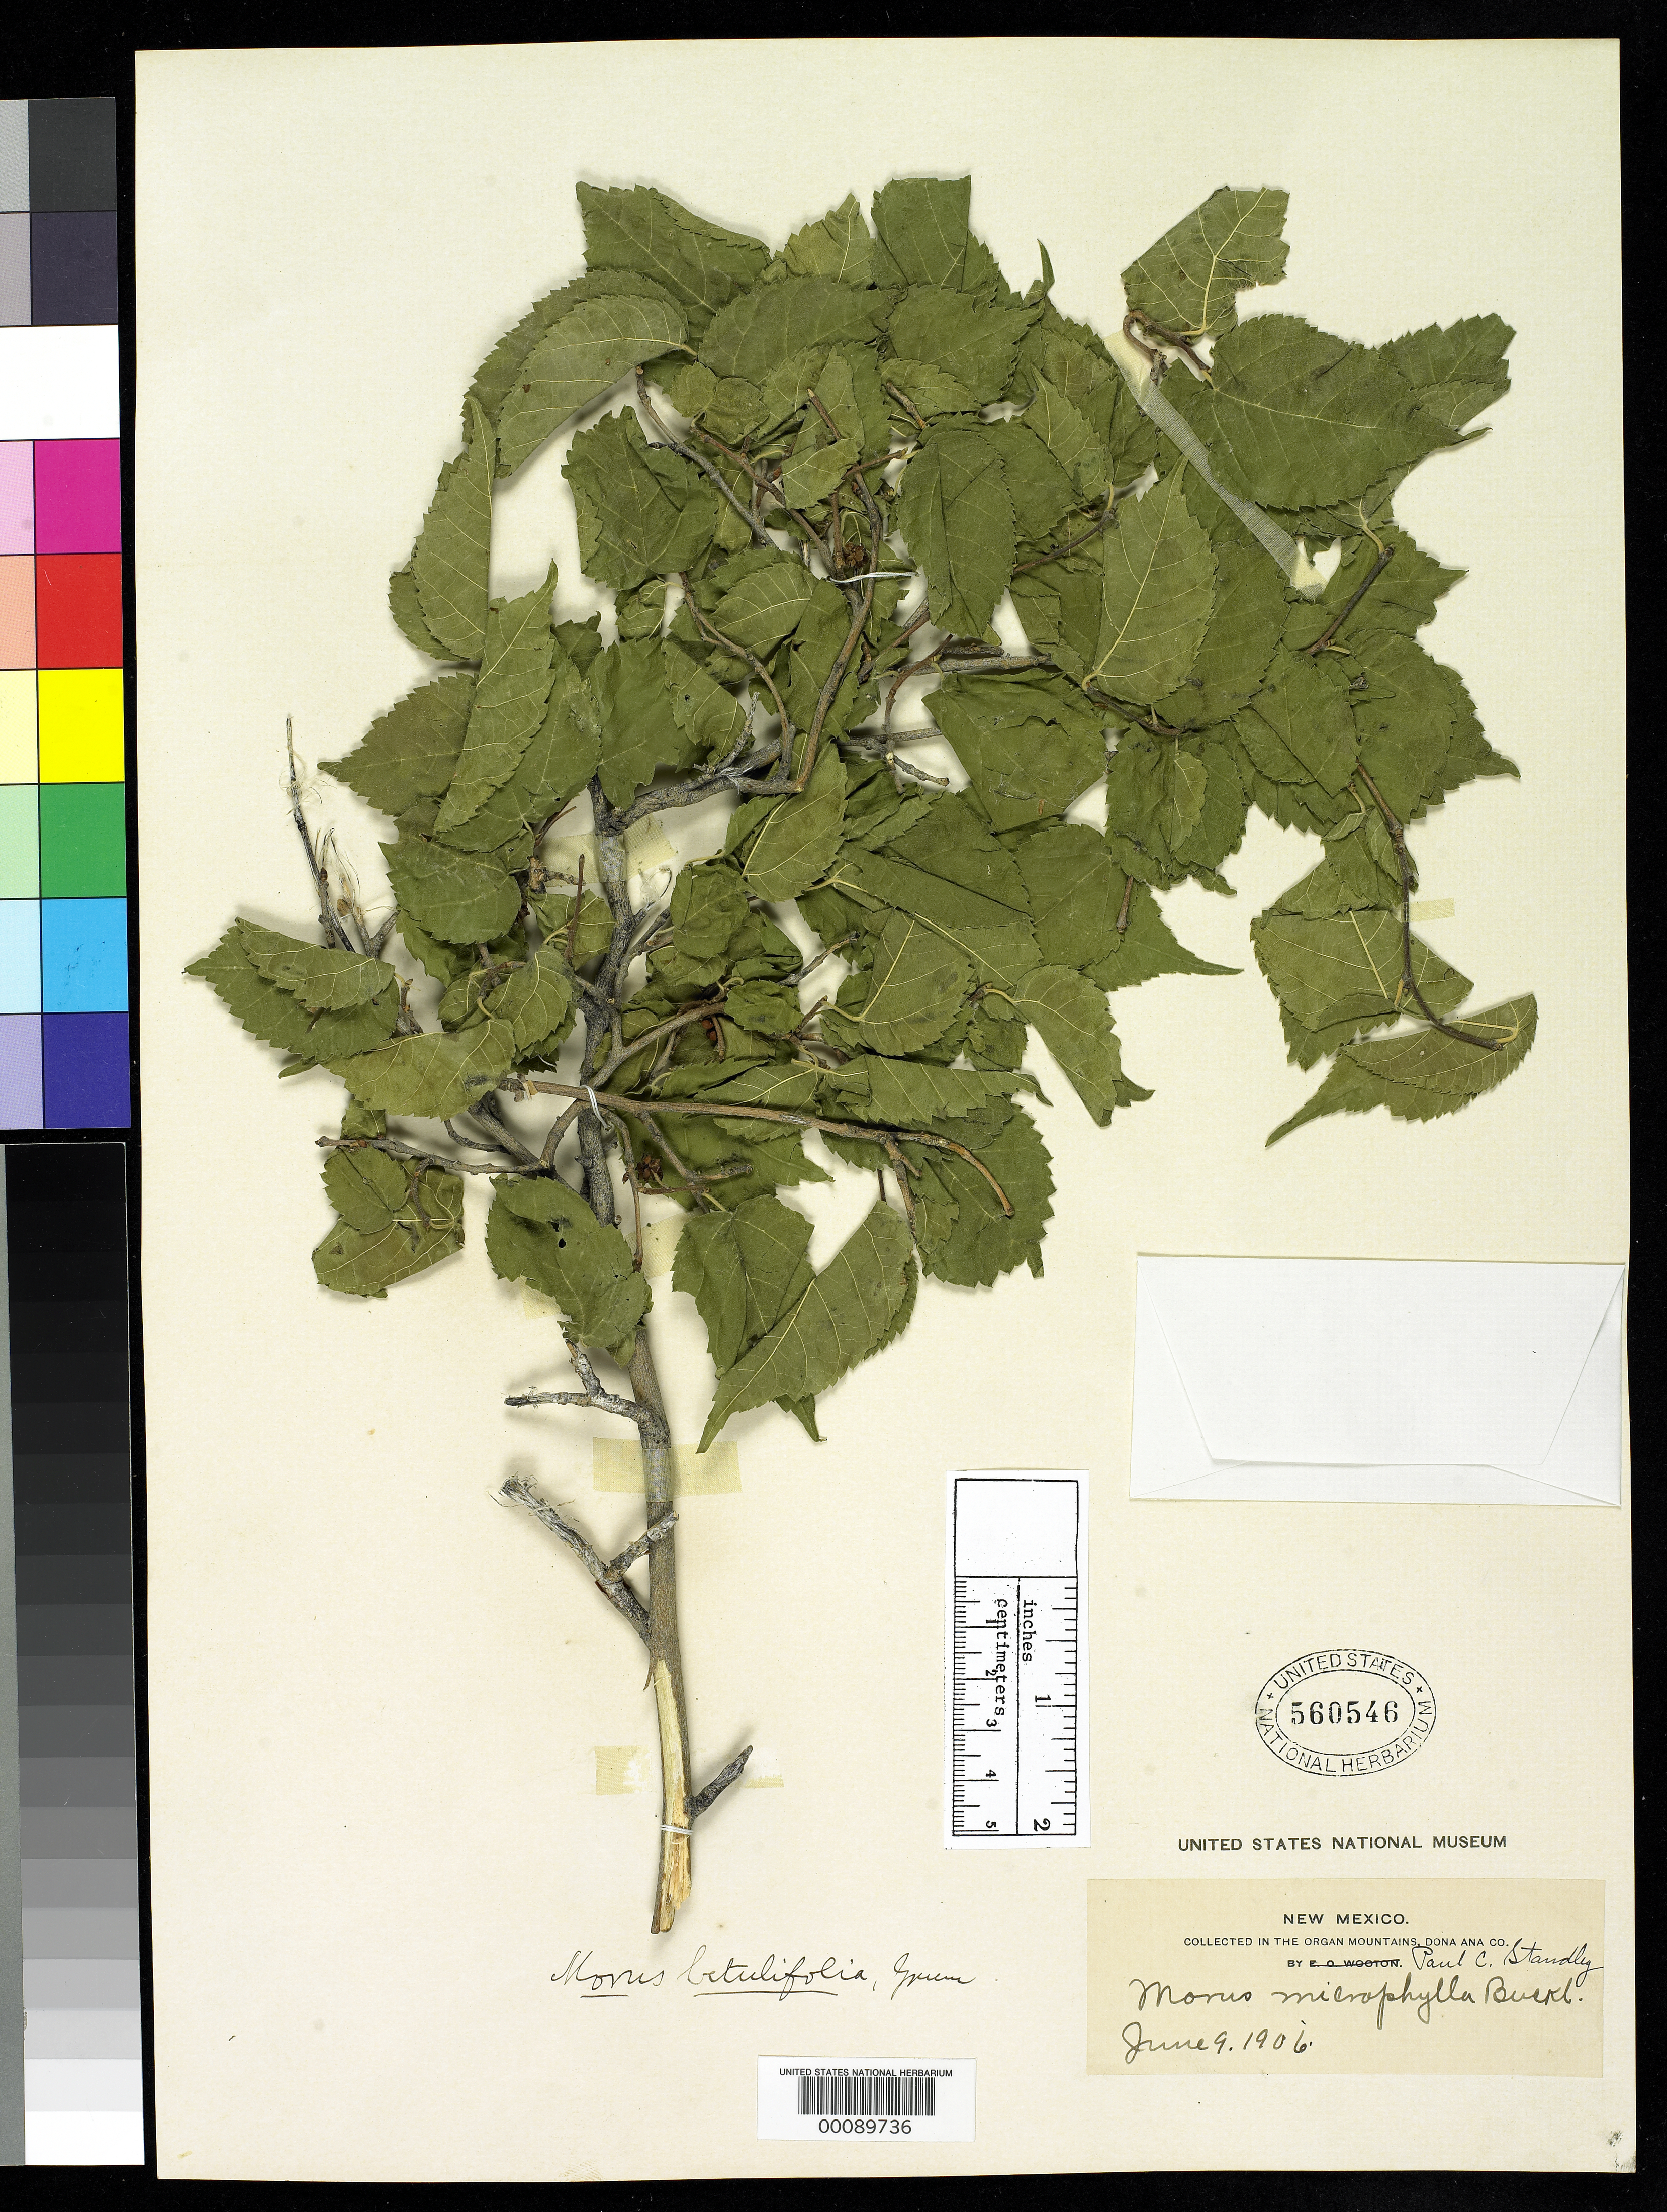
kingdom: Plantae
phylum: Tracheophyta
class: Magnoliopsida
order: Rosales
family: Moraceae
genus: Morus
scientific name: Morus betulifolia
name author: Greene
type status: Holotype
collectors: P. C. Standley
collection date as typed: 09 Jun 1906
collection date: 1906-06-09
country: United States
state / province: New Mexico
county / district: Dona Ana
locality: Organ Mts.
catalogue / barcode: US 560546